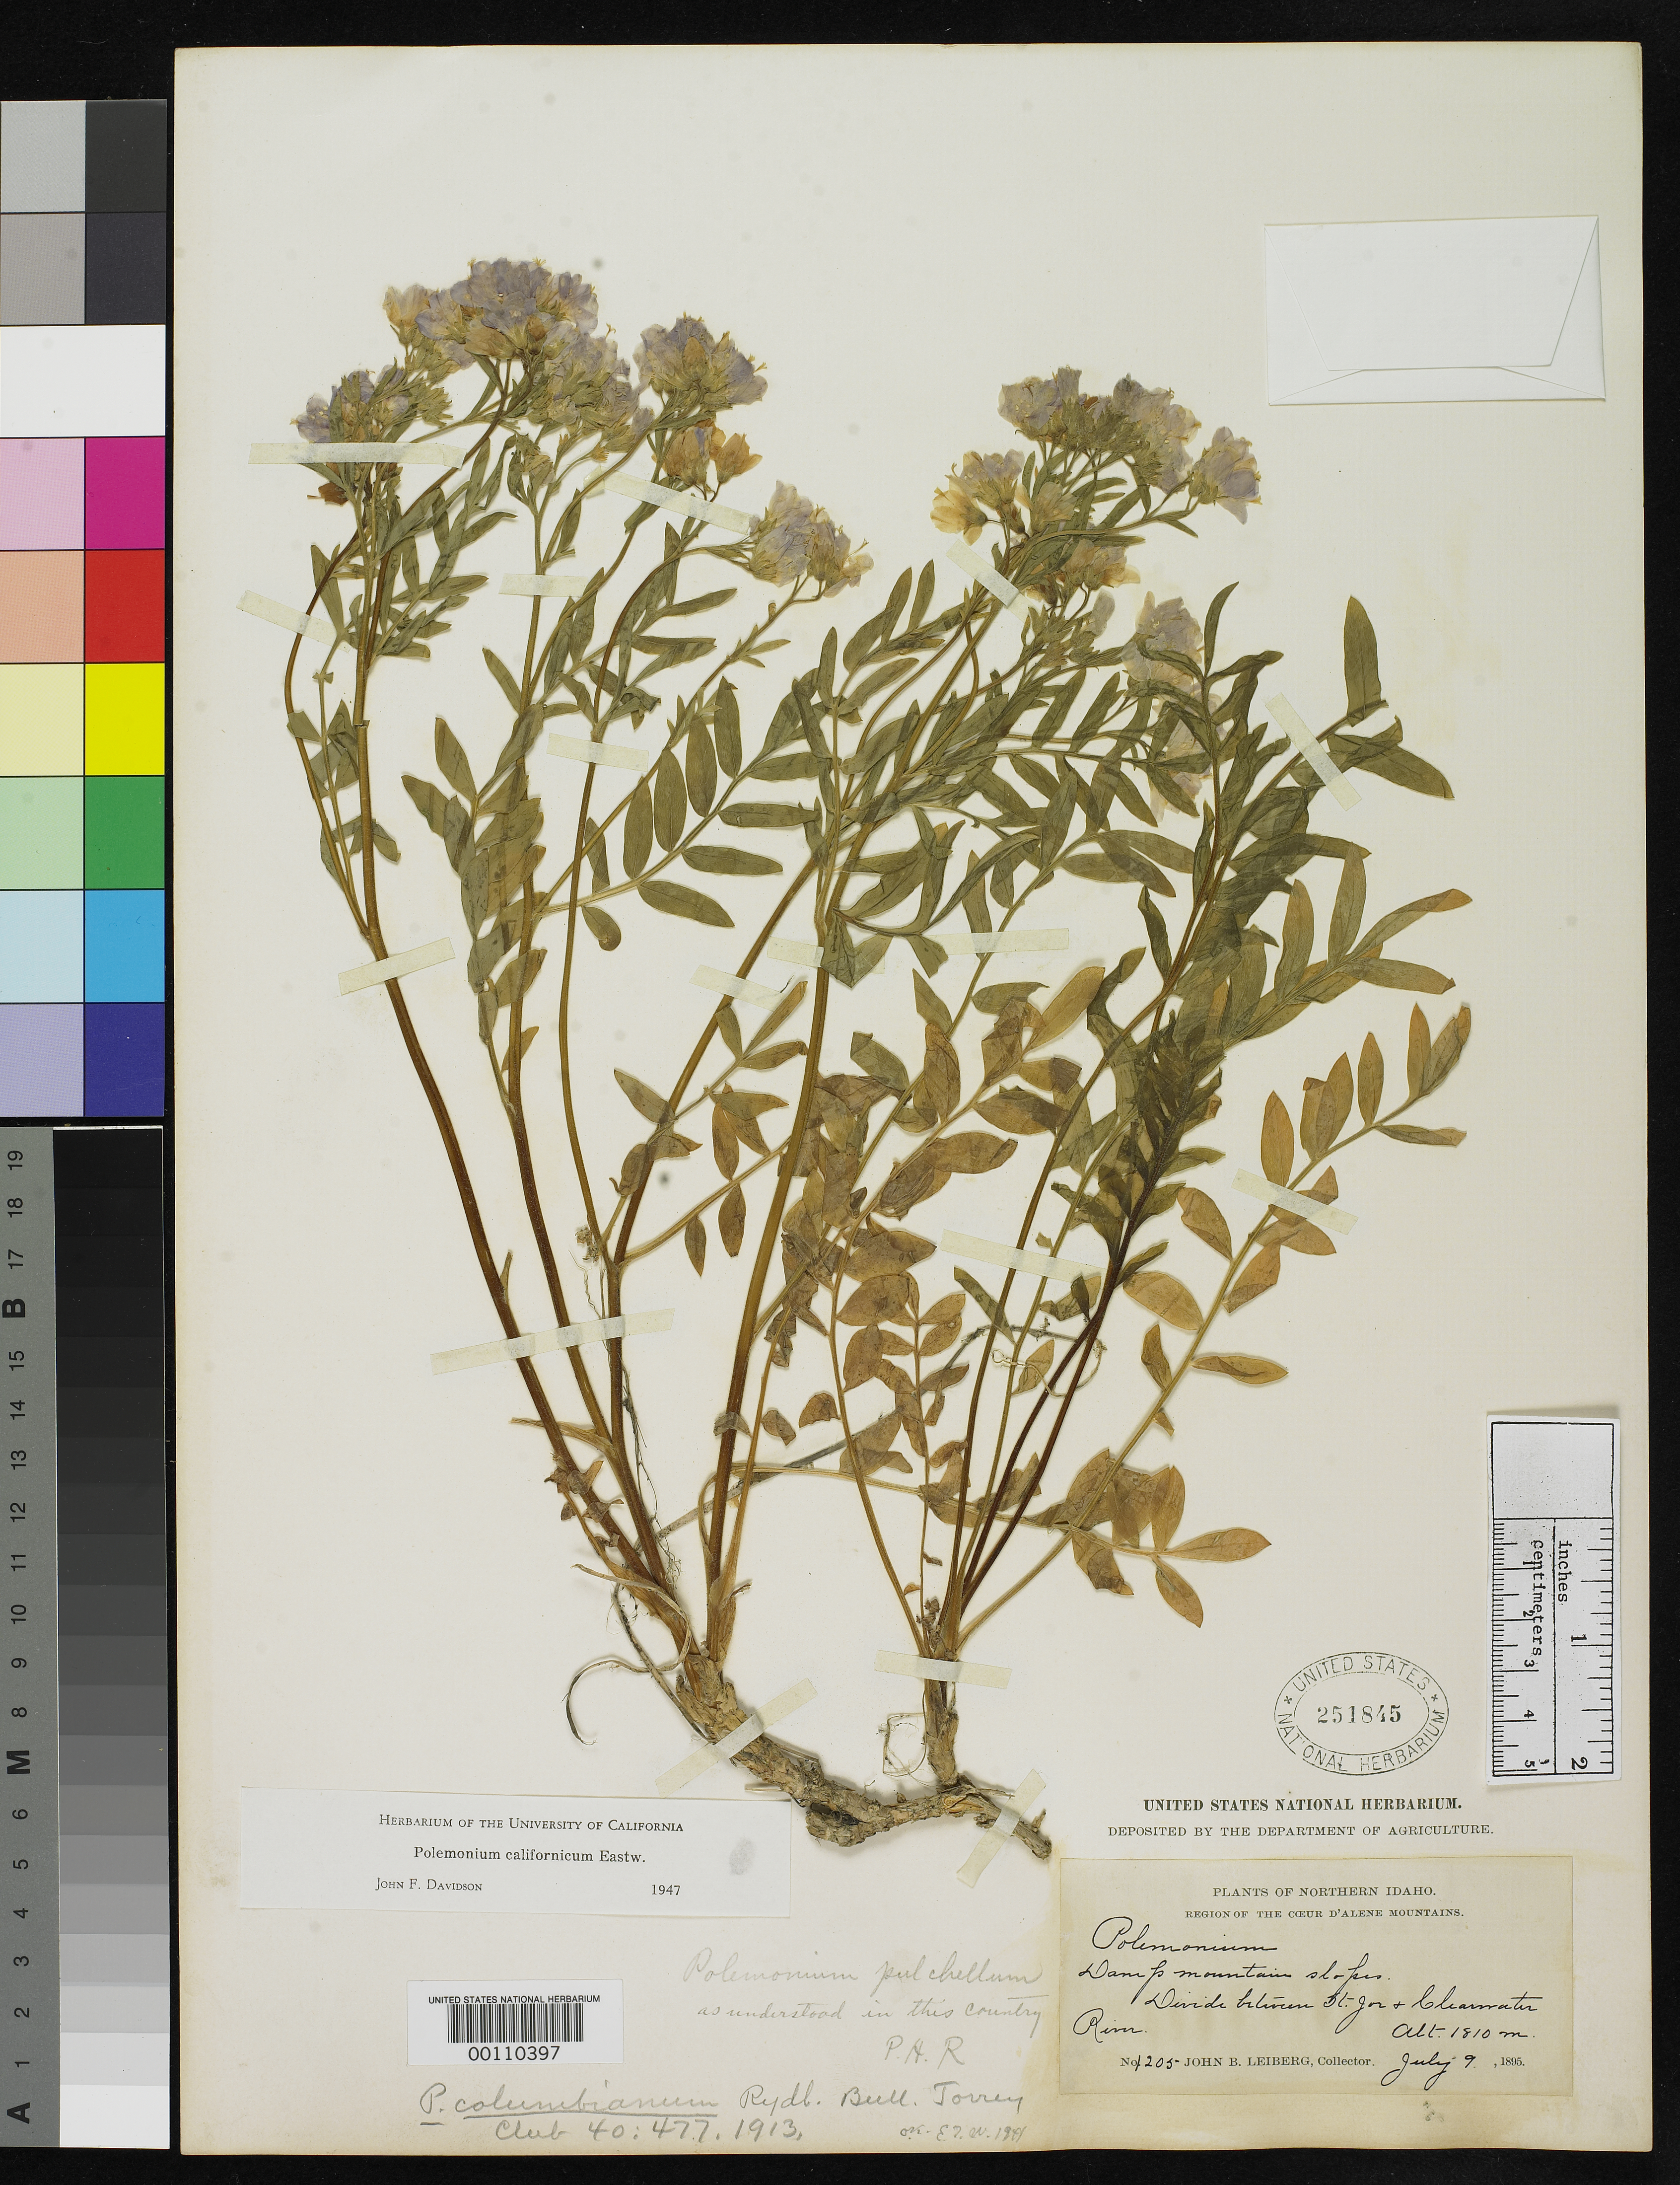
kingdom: Plantae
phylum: Tracheophyta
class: Magnoliopsida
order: Ericales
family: Polemoniaceae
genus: Polemonium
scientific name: Polemonium columbianum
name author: Rydb.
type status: Isotype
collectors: J. Leiberg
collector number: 1205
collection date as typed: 09 Jul 1894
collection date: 1894-07-09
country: United States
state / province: Idaho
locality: Between St. Joseph and Clearwater rivers.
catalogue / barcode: US 251845